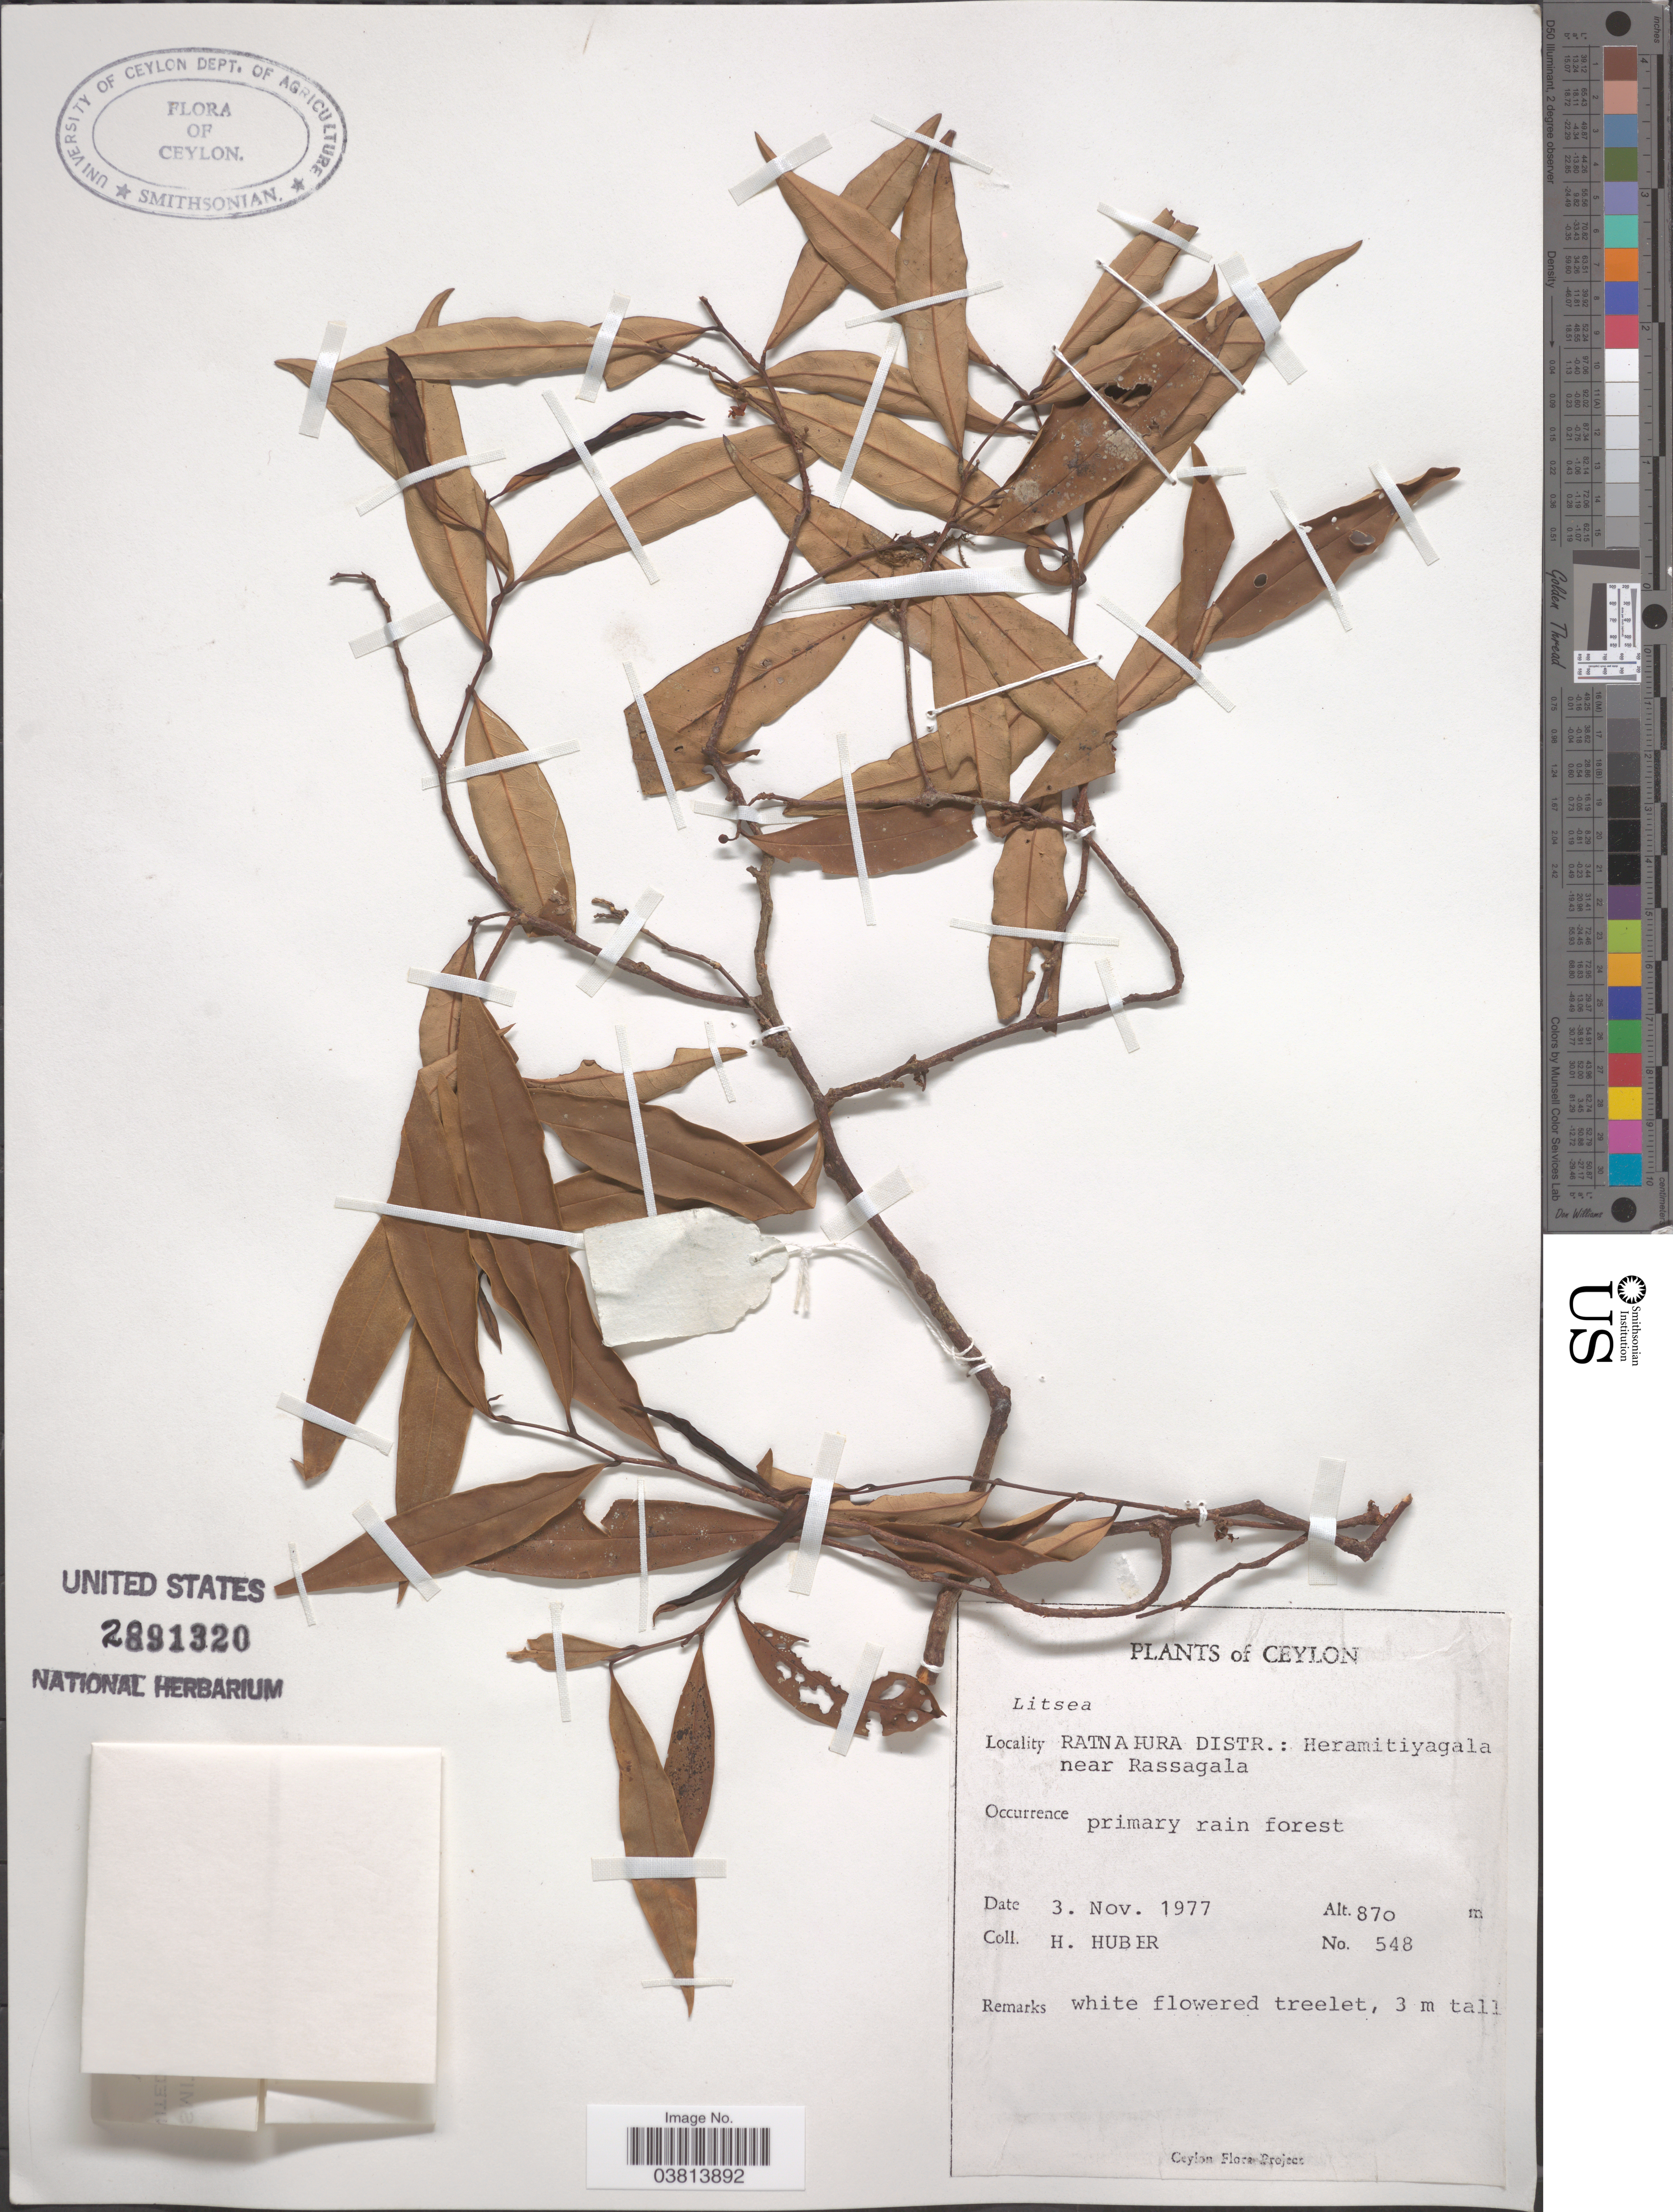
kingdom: Plantae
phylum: Tracheophyta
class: Magnoliopsida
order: Laurales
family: Lauraceae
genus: Litsea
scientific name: Litsea iteodaphne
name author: Hook. f.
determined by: Strong, Mark T., (BOT), Smithsonian Institution - National Museum of Natural History (UNITED STATES)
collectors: H. Huber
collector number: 548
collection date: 1977-11-03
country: Sri Lanka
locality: Ceylon. Ratnapura Distr.: Heramitiyagala near Rassagala.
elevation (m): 870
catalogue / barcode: US 2791320